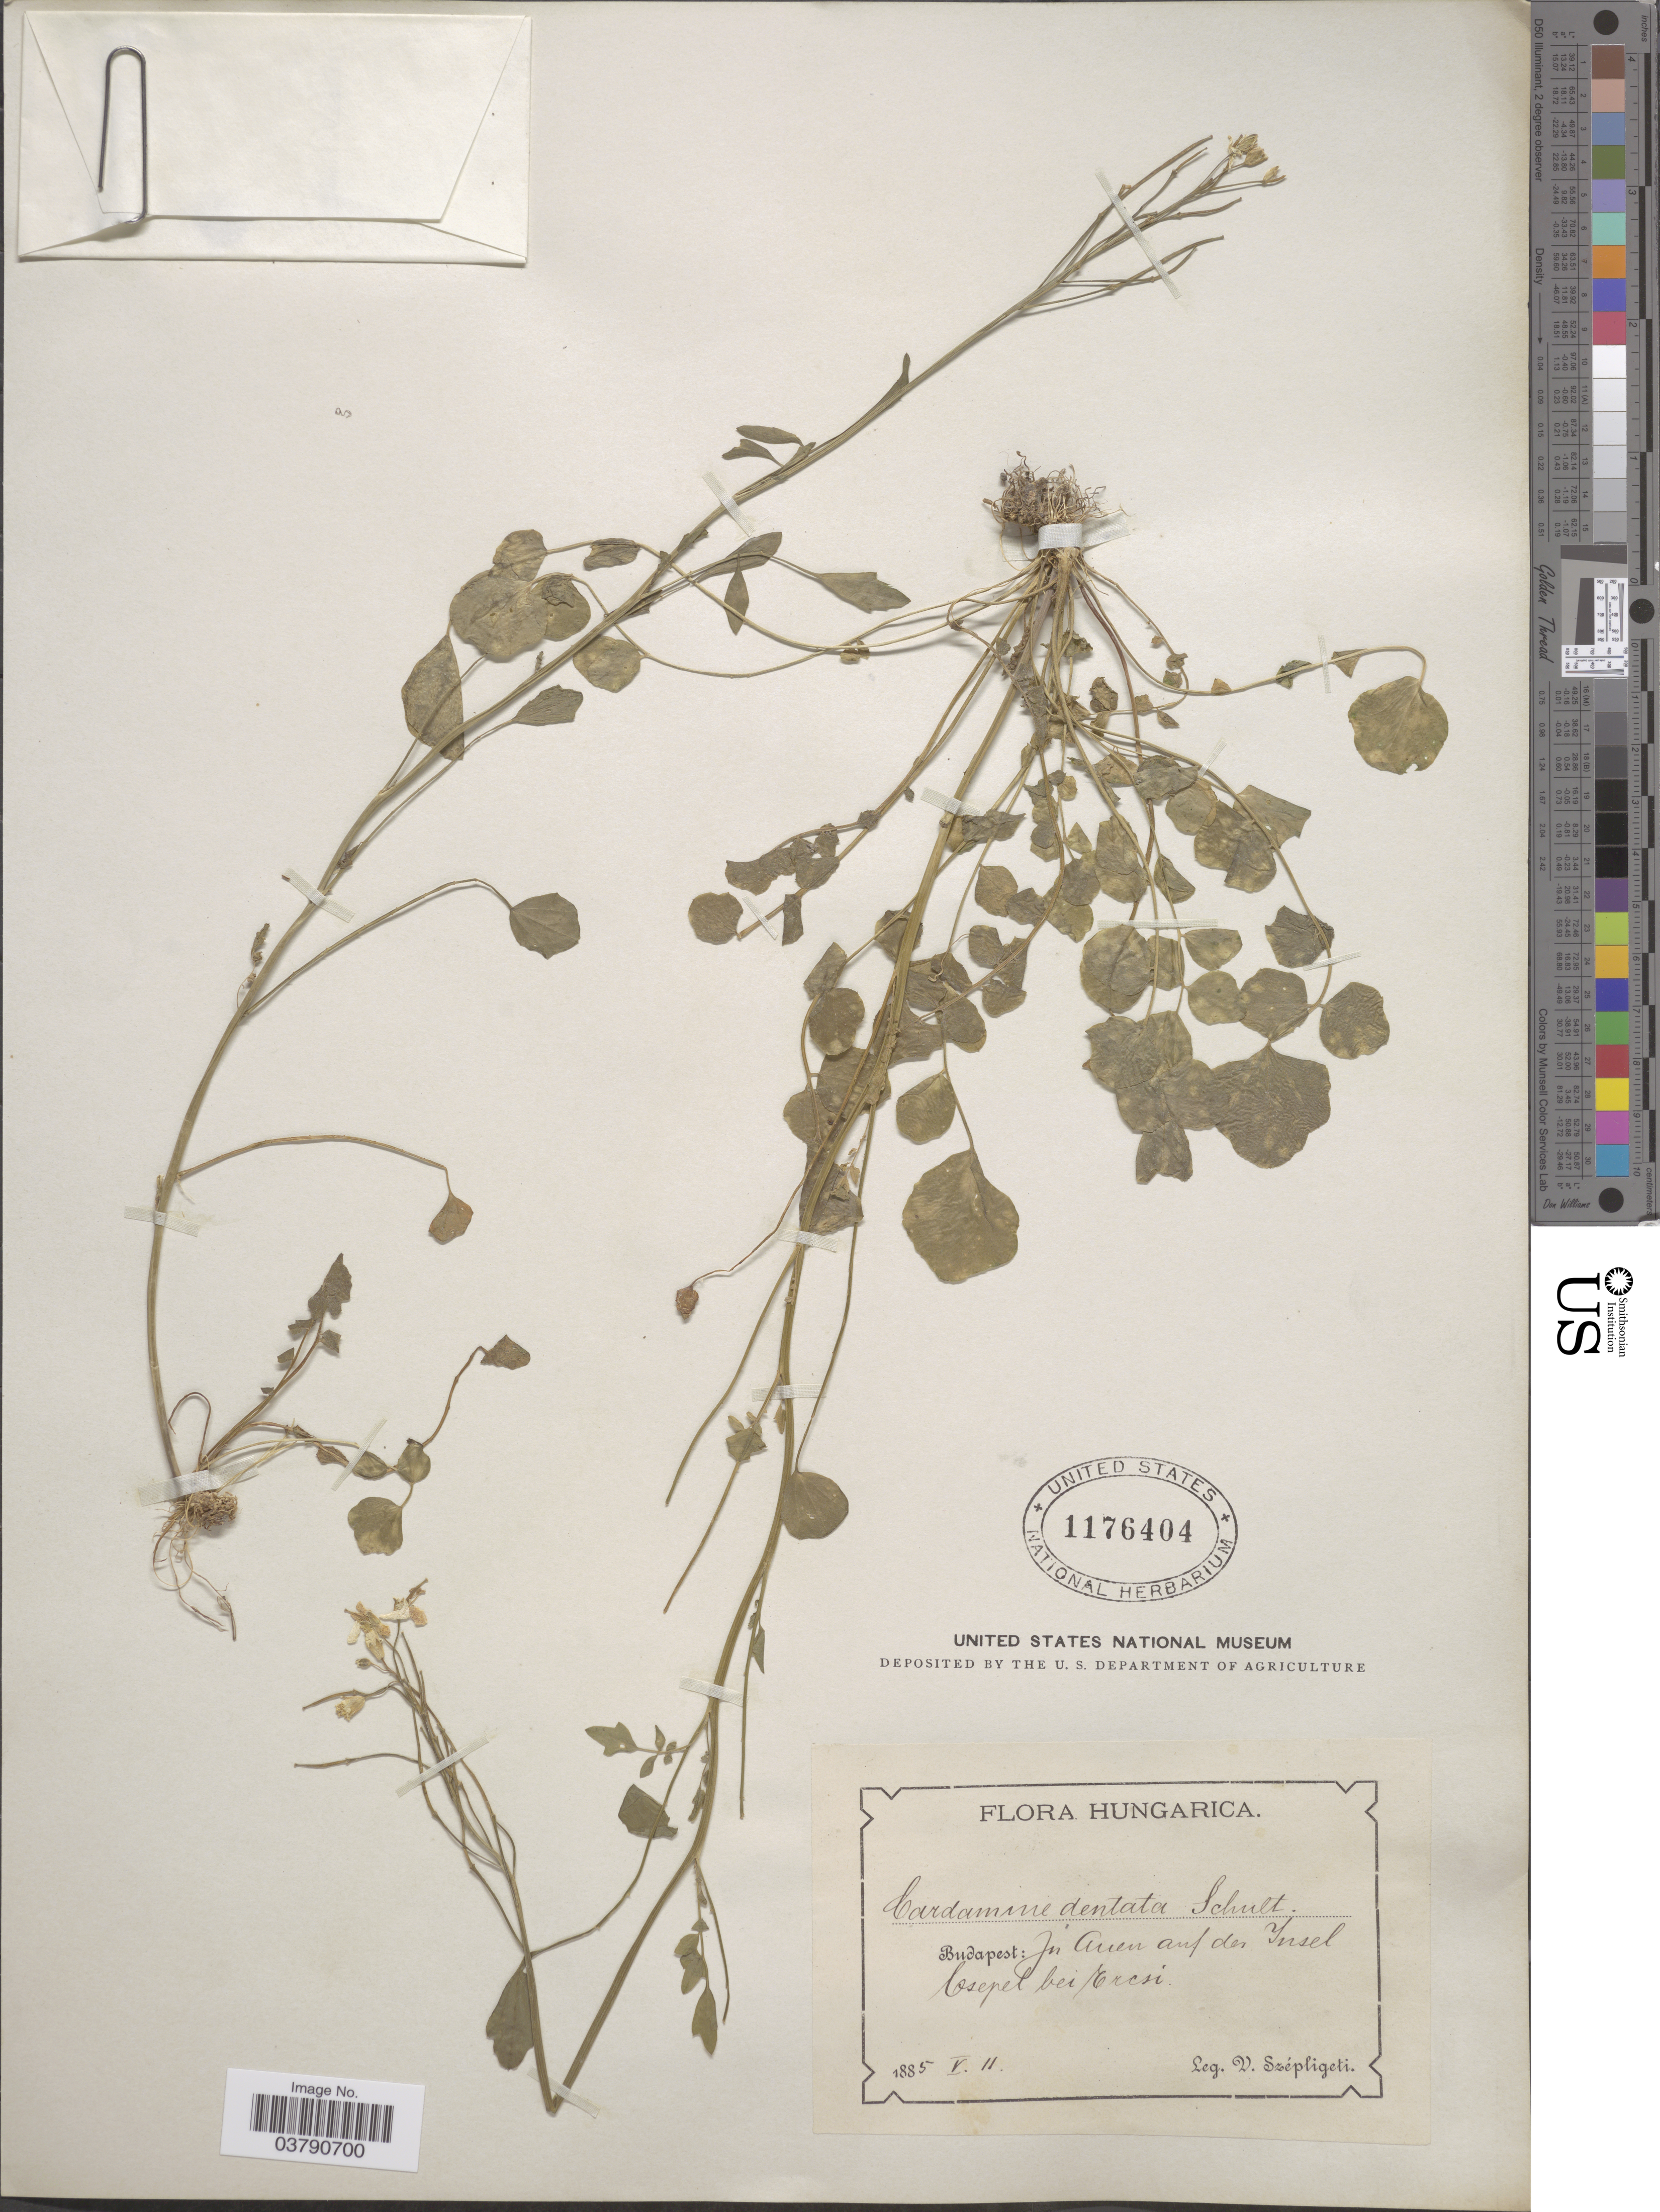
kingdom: Plantae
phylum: Tracheophyta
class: Magnoliopsida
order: Brassicales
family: Brassicaceae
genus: Cardamine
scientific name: Cardamine dentata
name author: Schult.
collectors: W. Szépligeti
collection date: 1885-05-11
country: Hungary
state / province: Budapest, Capital District of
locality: Budapest: In Auen [interpreted] auf der Insel Csepel bei Ercsi.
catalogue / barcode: US 1176404